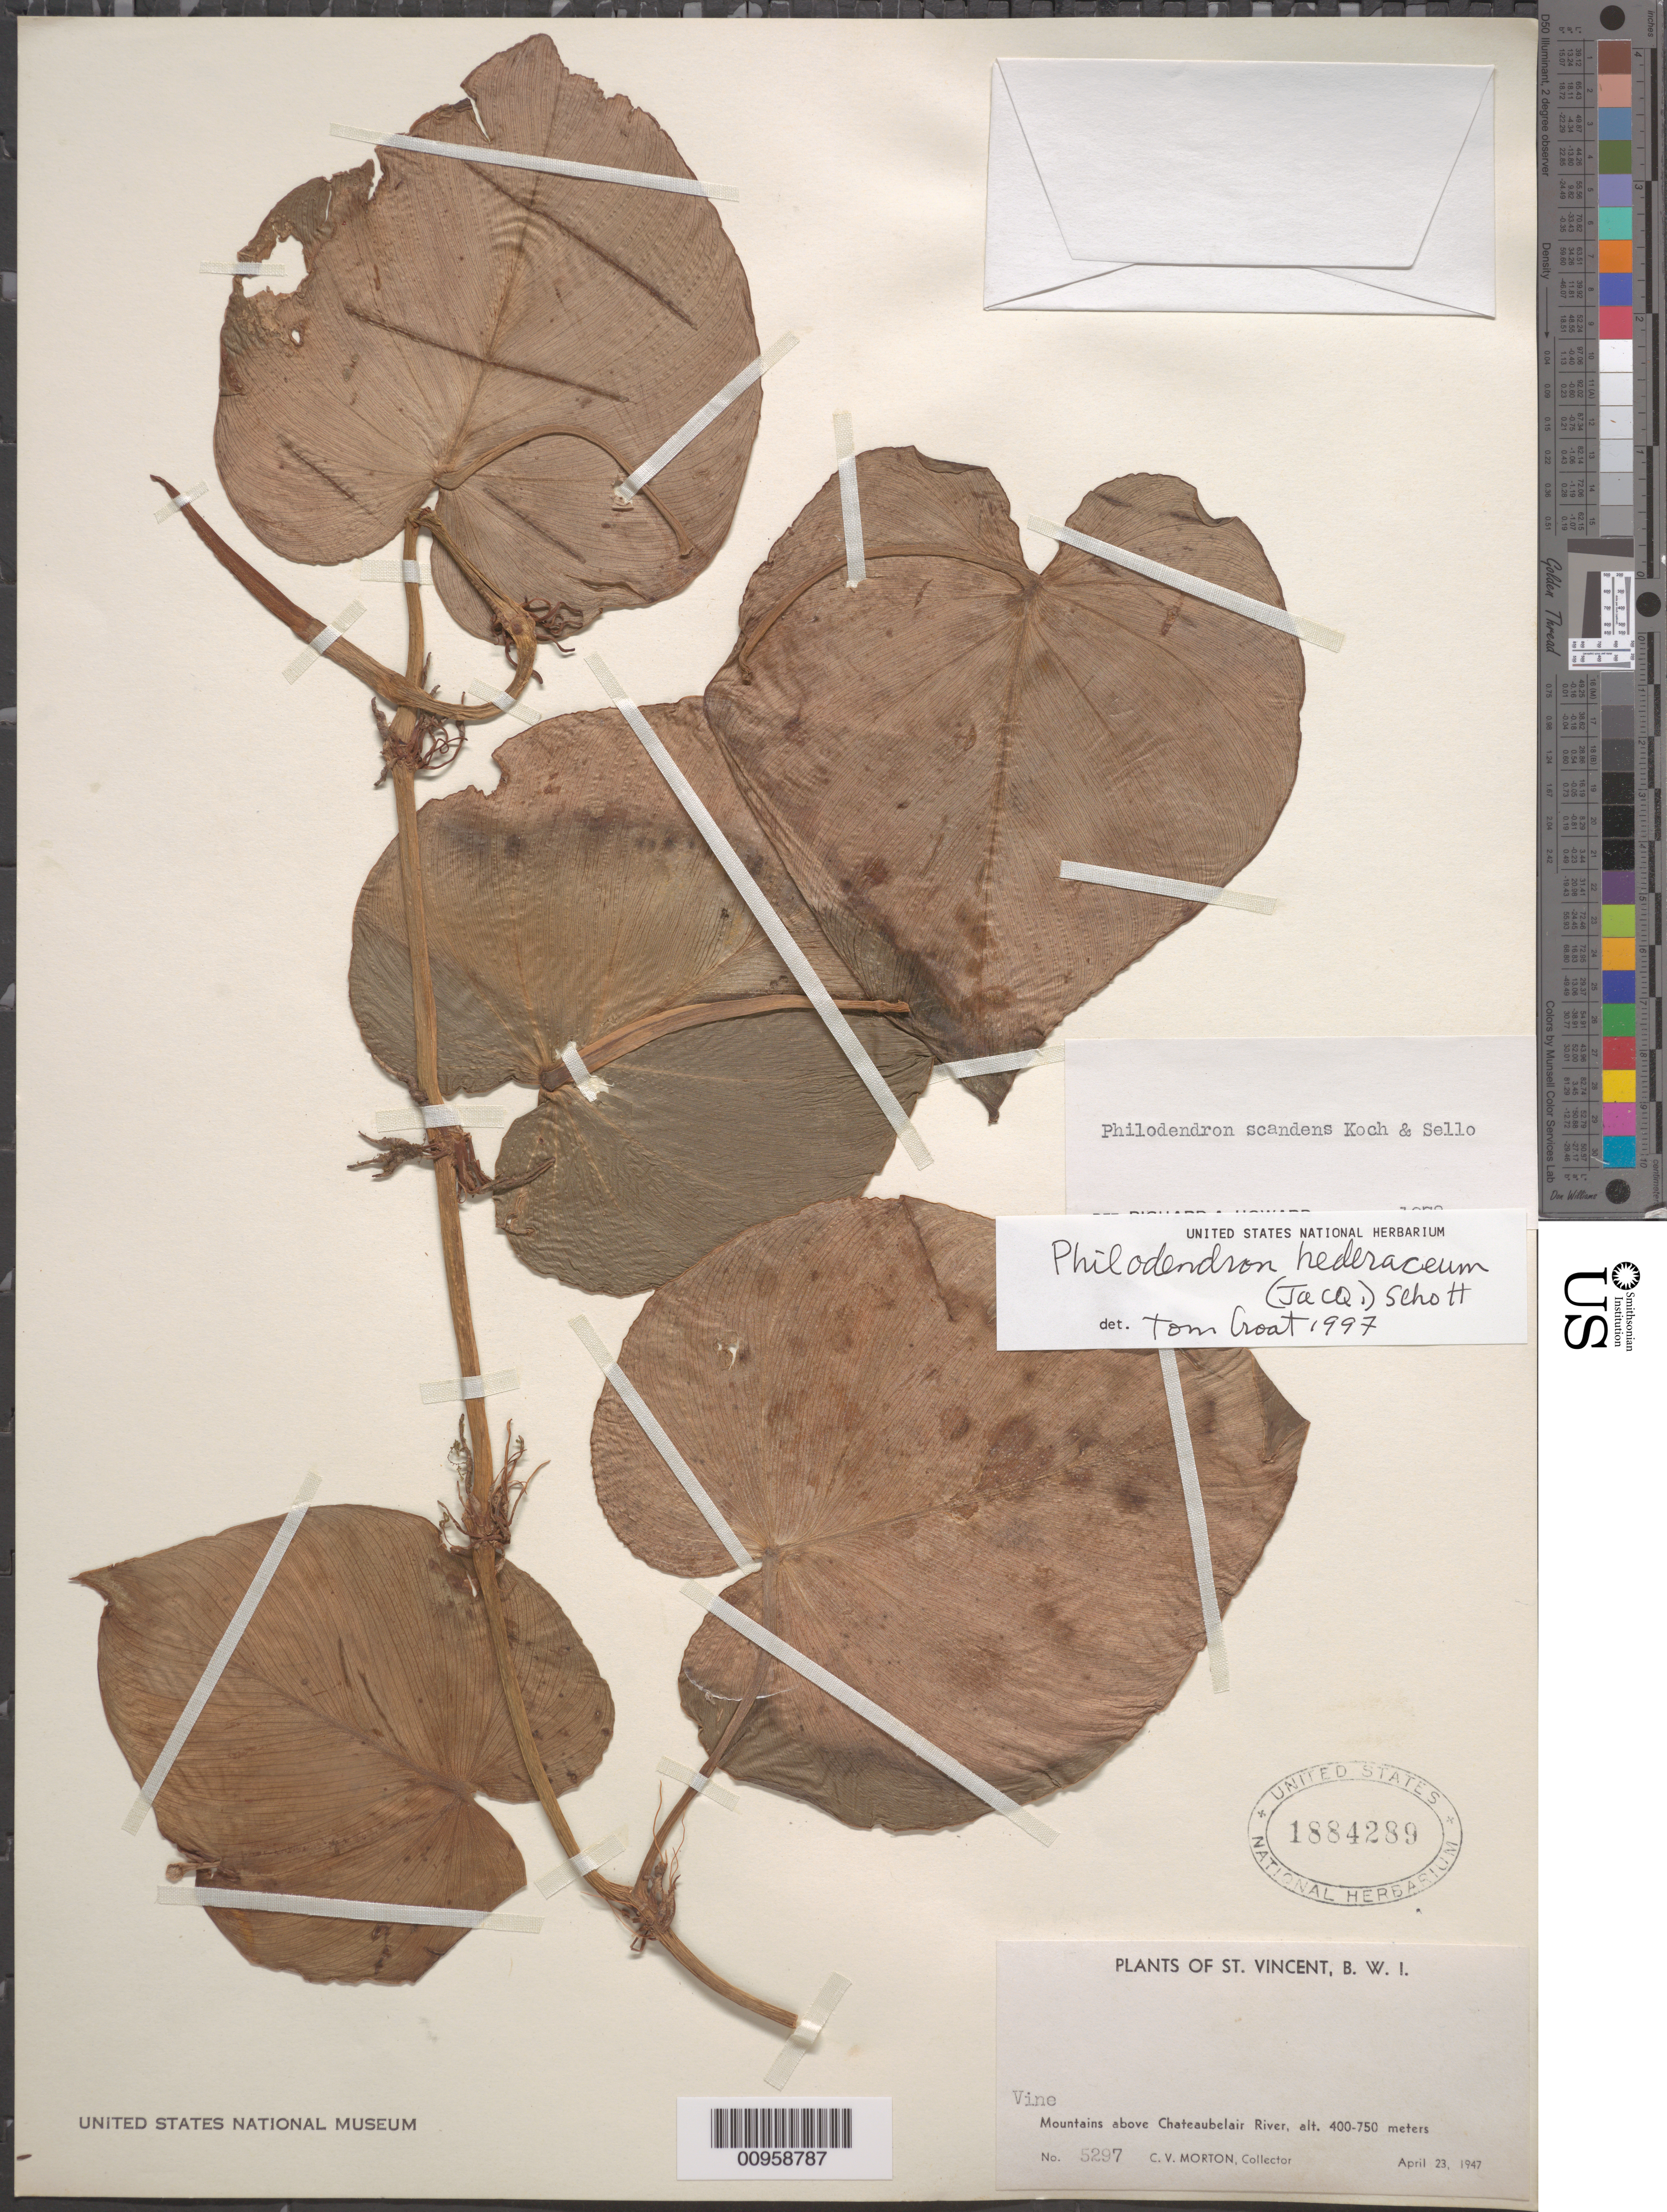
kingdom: Plantae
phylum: Tracheophyta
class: Liliopsida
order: Alismatales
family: Araceae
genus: Philodendron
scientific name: Philodendron hederaceum var. hederaceum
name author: (Jacq.) Schott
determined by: Croat, Thomas B., Missouri Botanical Garden (MO)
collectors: C. V. Morton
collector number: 5297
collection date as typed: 23 Apr 1947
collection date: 1947-04-23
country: St. Vincent - Grenadines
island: St. Vincent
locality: Mountains above Chateaubelair River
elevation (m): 400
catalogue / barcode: US 1884289